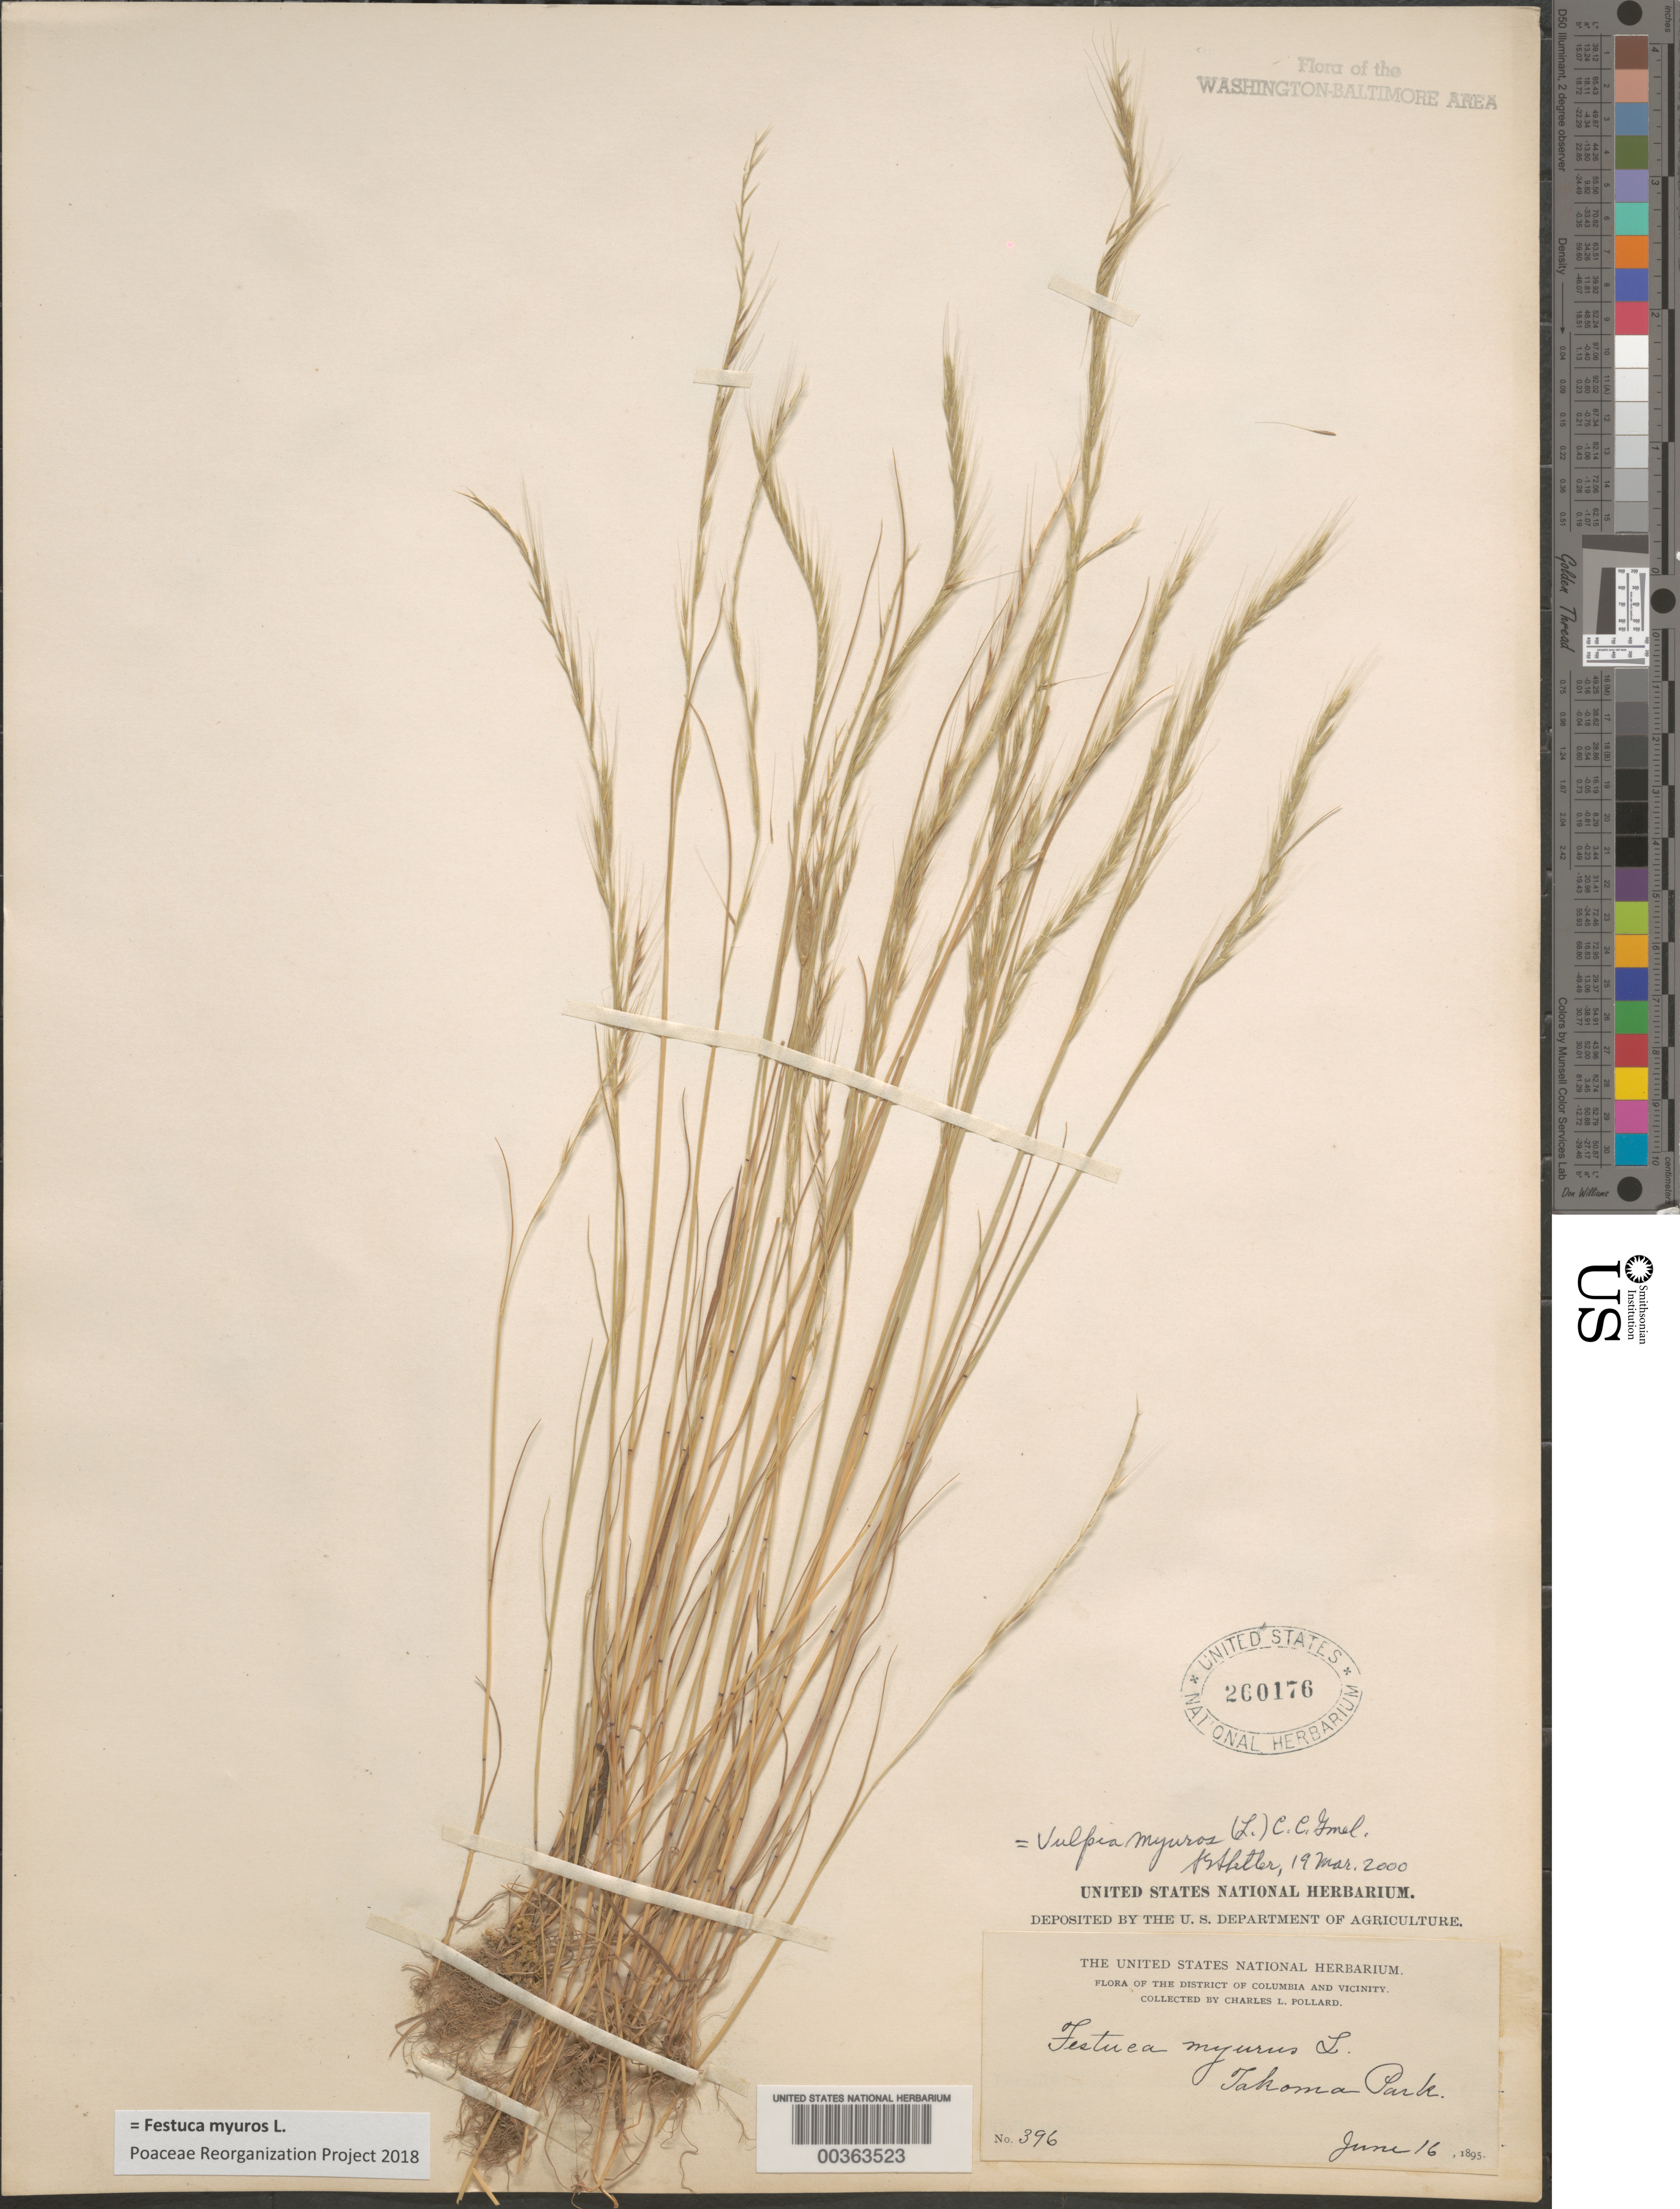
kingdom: Plantae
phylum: Tracheophyta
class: Liliopsida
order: Poales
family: Poaceae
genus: Festuca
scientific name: Festuca myuros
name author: L.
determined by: Poaceae Reorganization Project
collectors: C. L. Pollard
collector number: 396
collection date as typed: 16 Jun 1895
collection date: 1895-06-16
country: United States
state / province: Maryland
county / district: Montgomery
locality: Takoma Park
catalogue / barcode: US 260176